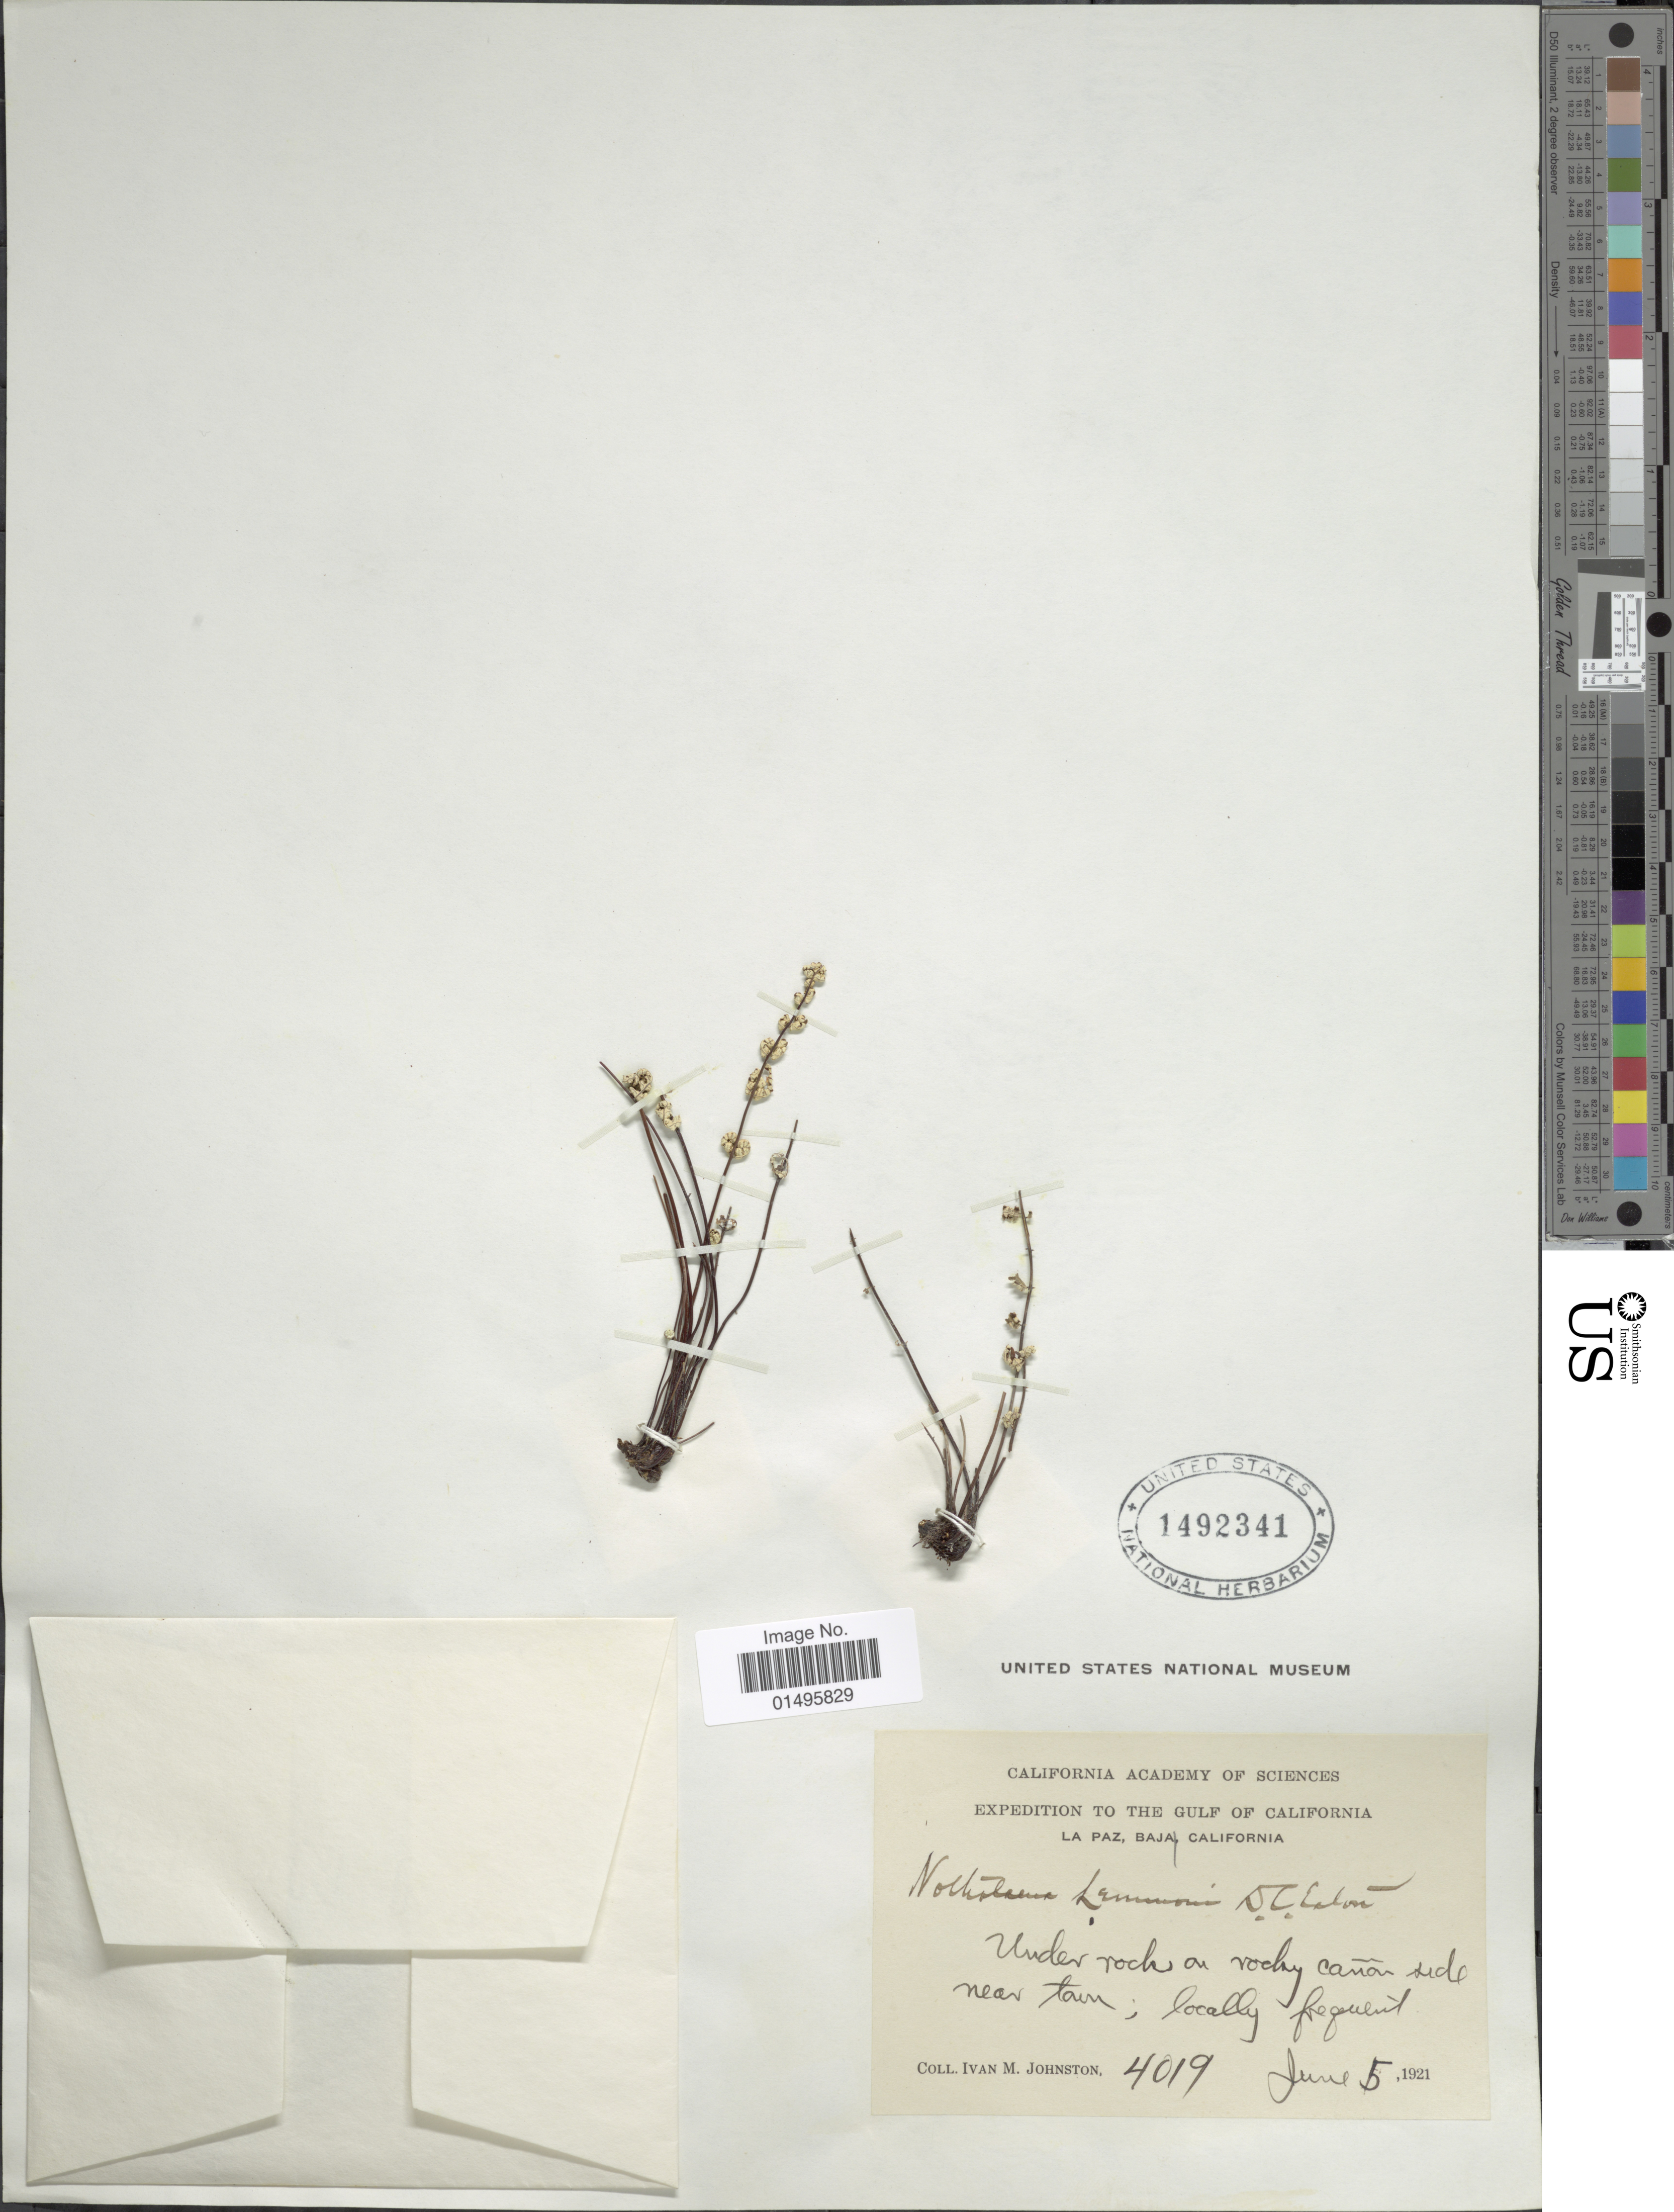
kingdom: Plantae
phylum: Tracheophyta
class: Polypodiopsida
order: Polypodiales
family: Pteridaceae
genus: Notholaena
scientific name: Notholaena lemmonii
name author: D.C. Eaton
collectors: I.M. Johnston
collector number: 4019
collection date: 1921-06-05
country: Mexico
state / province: Baja California Sur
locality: Gulf of California, La Paz, Baja California.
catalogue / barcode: US 1492341